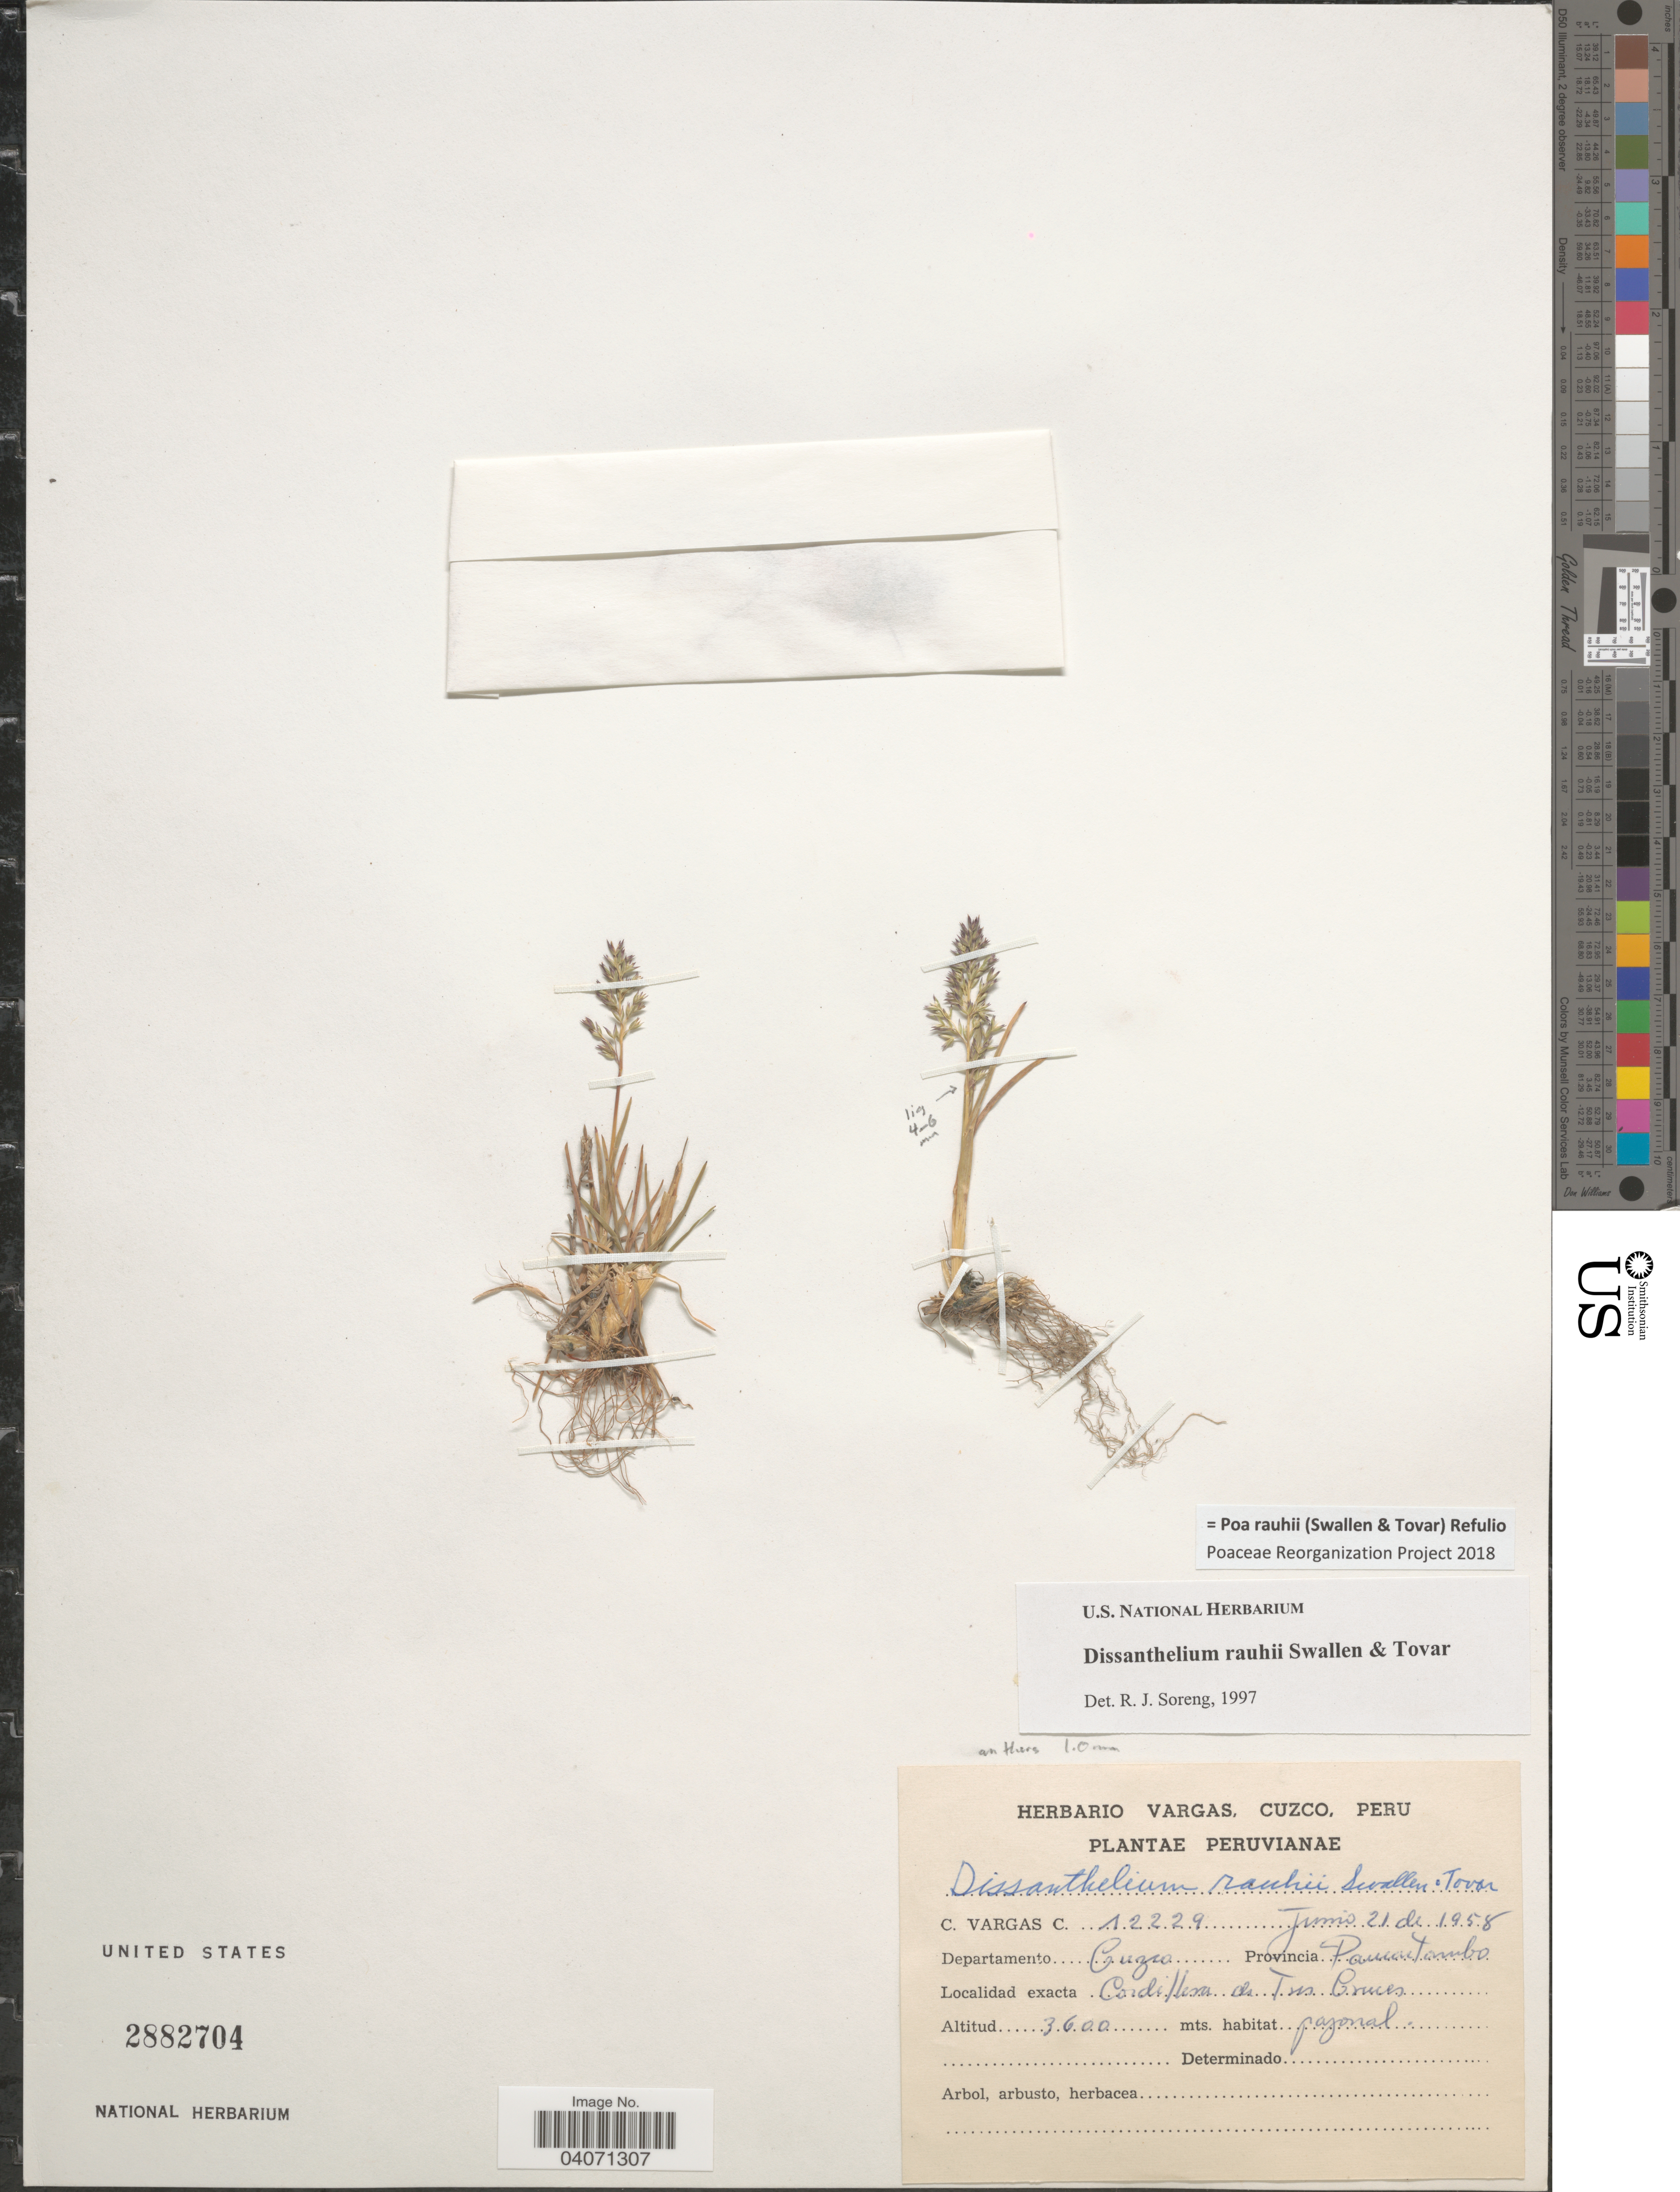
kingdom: Plantae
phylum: Tracheophyta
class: Liliopsida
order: Poales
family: Poaceae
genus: Poa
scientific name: Poa rauhii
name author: (Swallen & Tovar) Refulio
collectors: C. Vargas Calderón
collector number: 12229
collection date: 1958-06-21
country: Peru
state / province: Cusco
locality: Departamento Cuzco Provincia Paucartambo. Cordillera de Tres Cruces.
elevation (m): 3600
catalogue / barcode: US 2882704